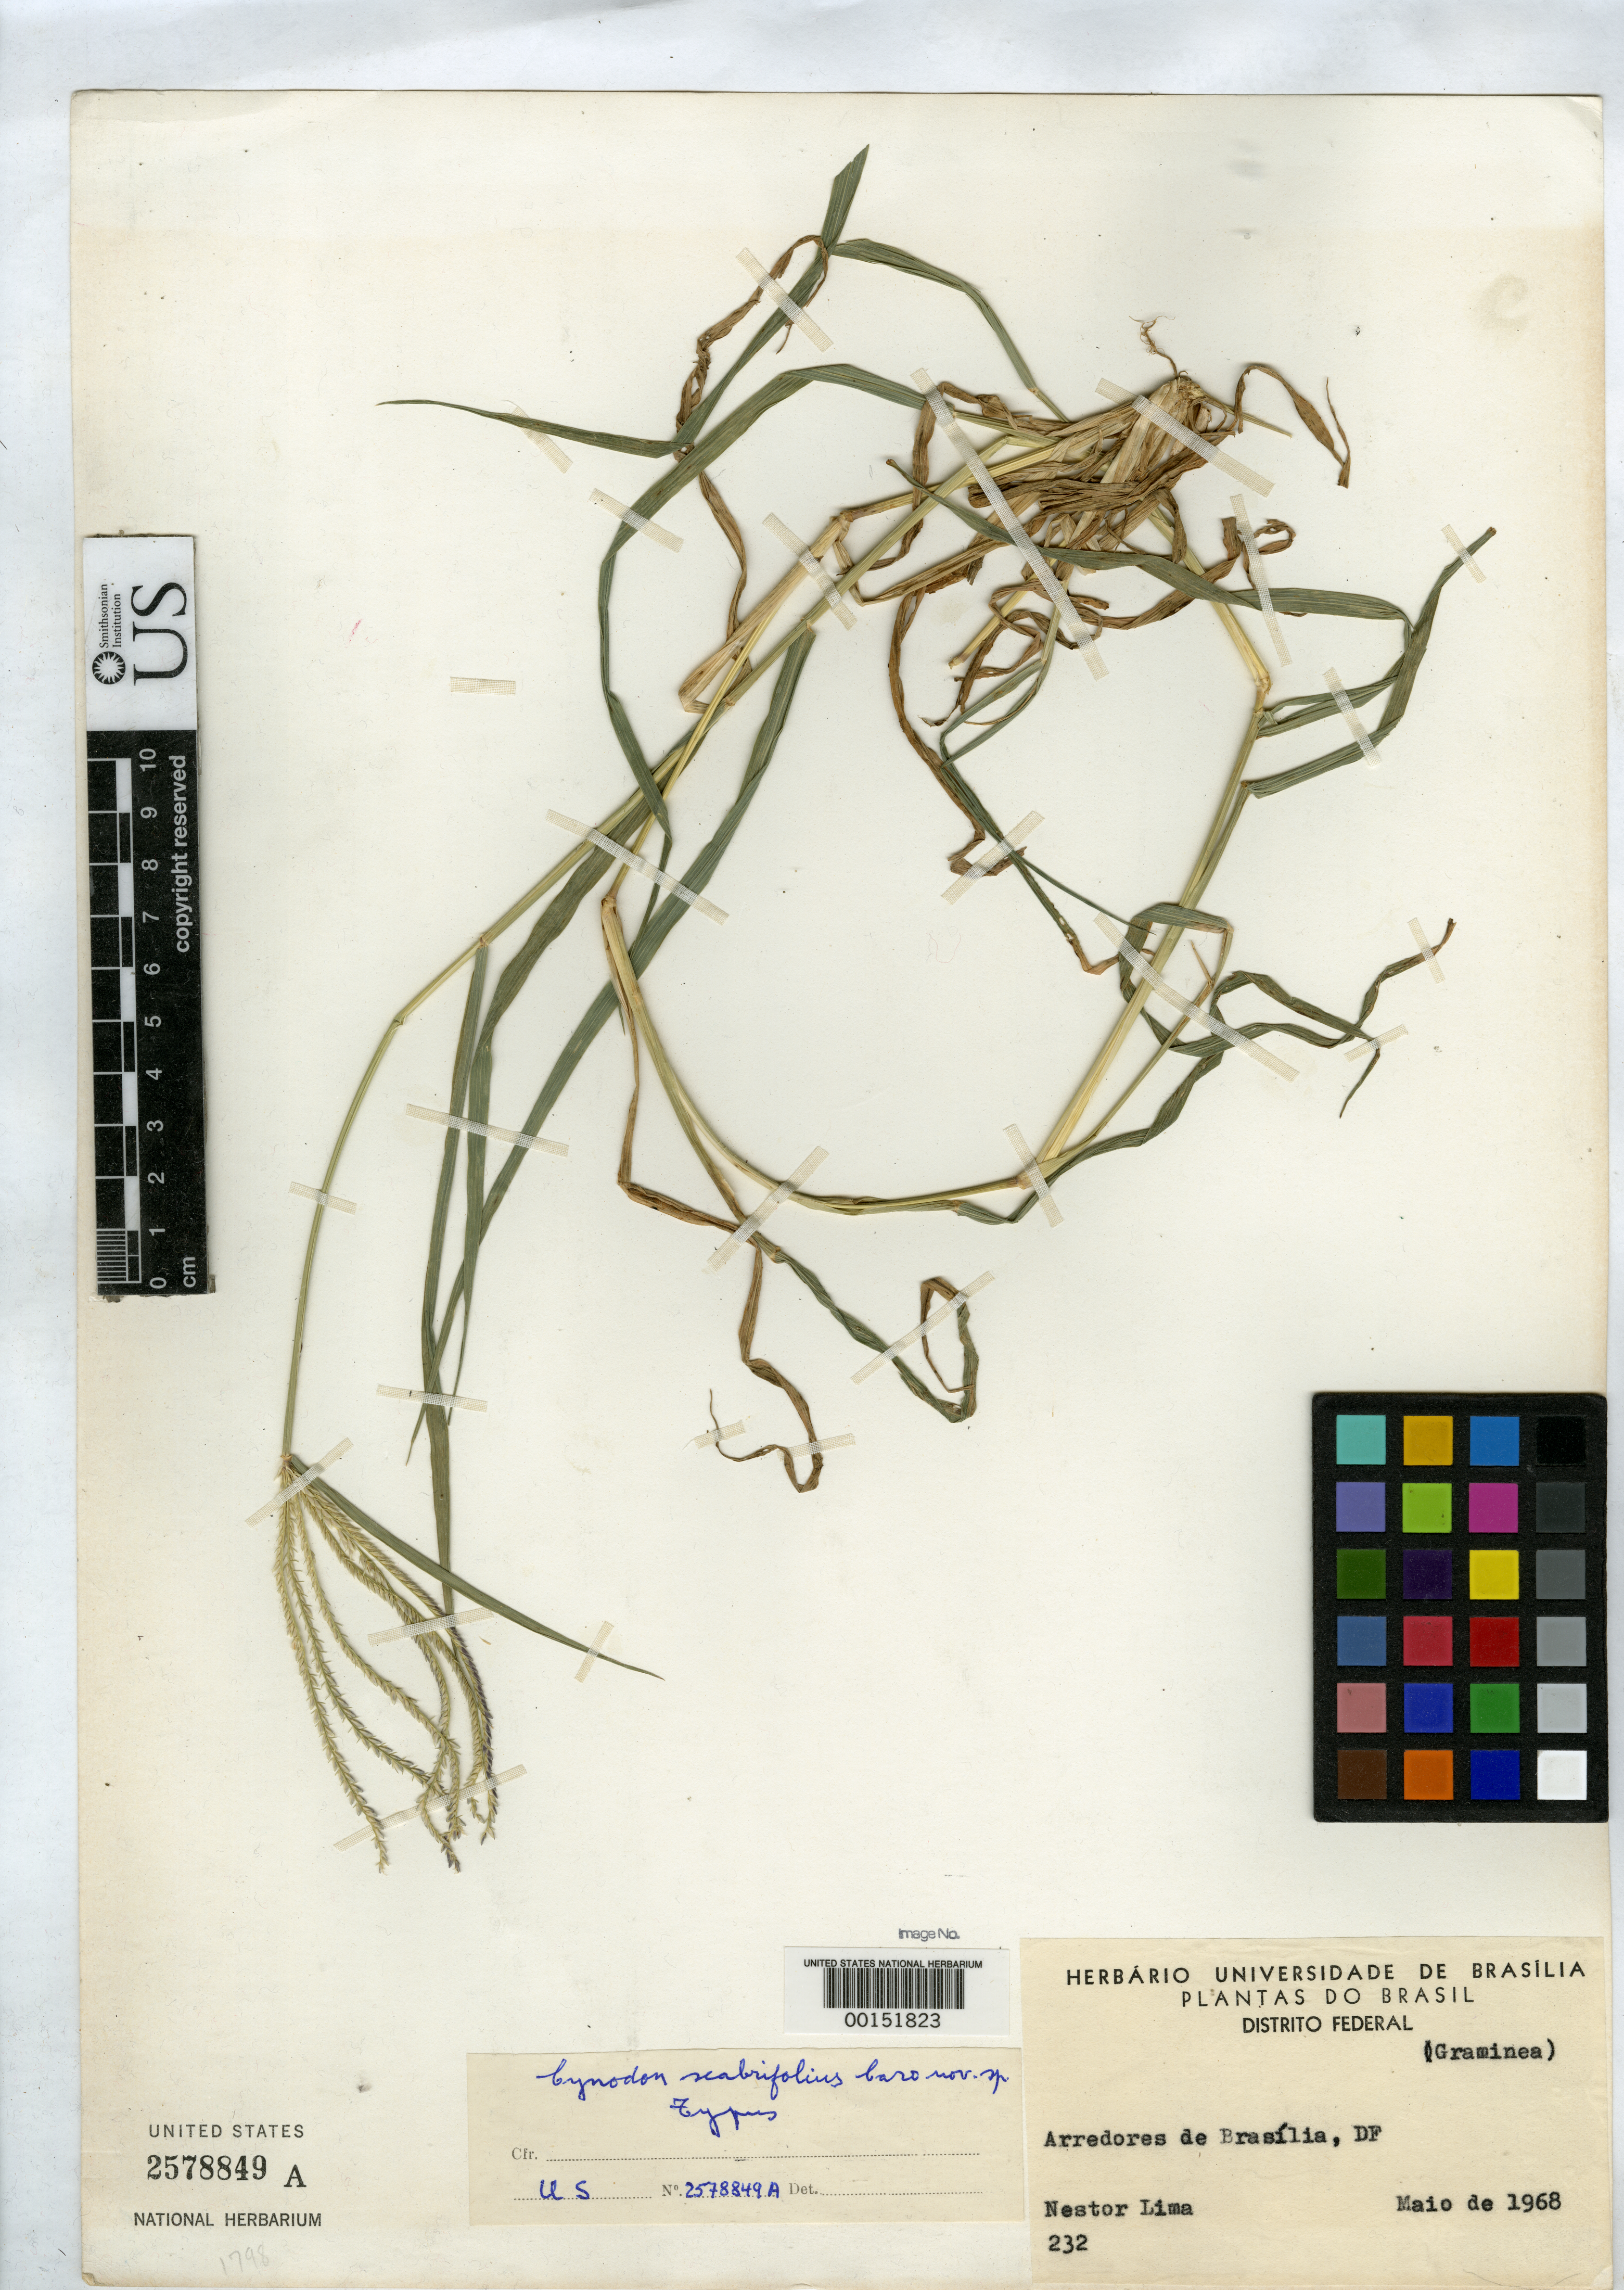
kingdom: Plantae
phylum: Tracheophyta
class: Liliopsida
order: Poales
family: Poaceae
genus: Cynodon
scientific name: Cynodon scabrifolius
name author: Caro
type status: Holotype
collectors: N. Lima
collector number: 232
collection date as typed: May 1968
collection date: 1968-05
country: Brazil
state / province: Distrito Federal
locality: Arredores de Brazil.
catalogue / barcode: US 2578849